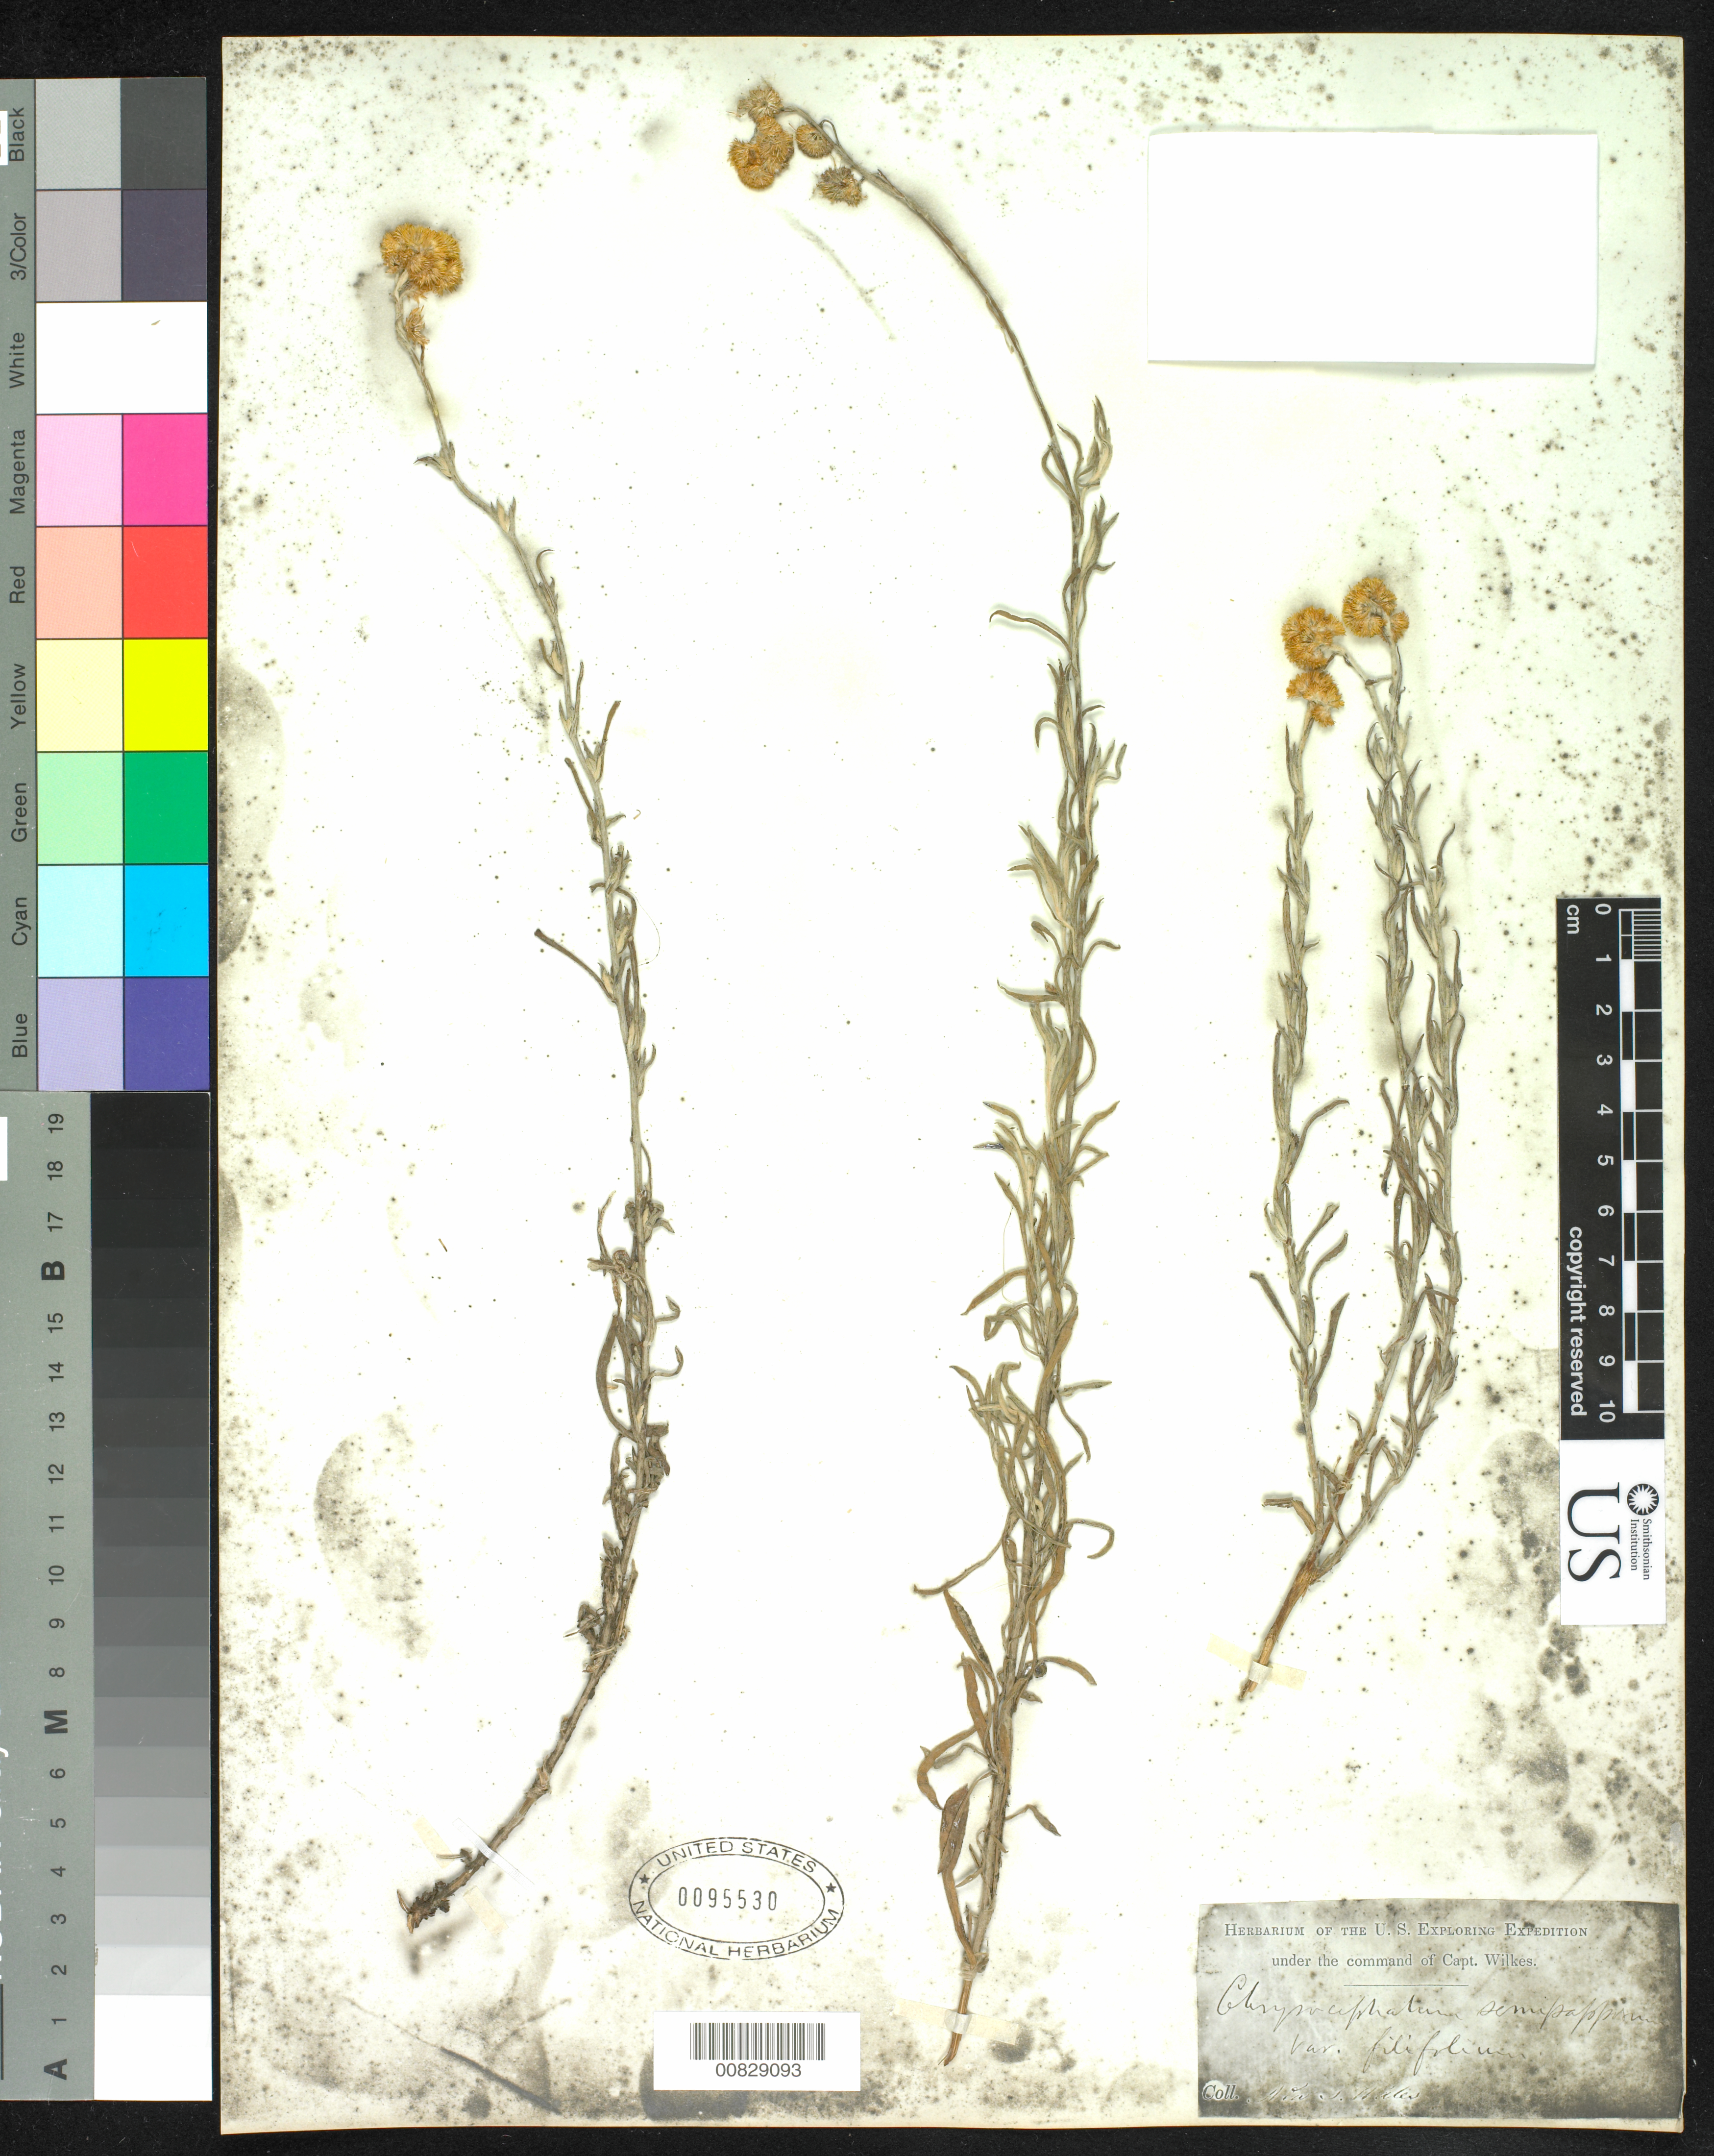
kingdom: Plantae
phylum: Tracheophyta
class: Magnoliopsida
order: Asterales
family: Asteraceae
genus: Helichrysum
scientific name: Helichrysum semipapposum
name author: DC.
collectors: Wilkes Explor. Exped.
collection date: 1838/1842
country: Australia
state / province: New South Wales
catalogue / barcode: US 95530